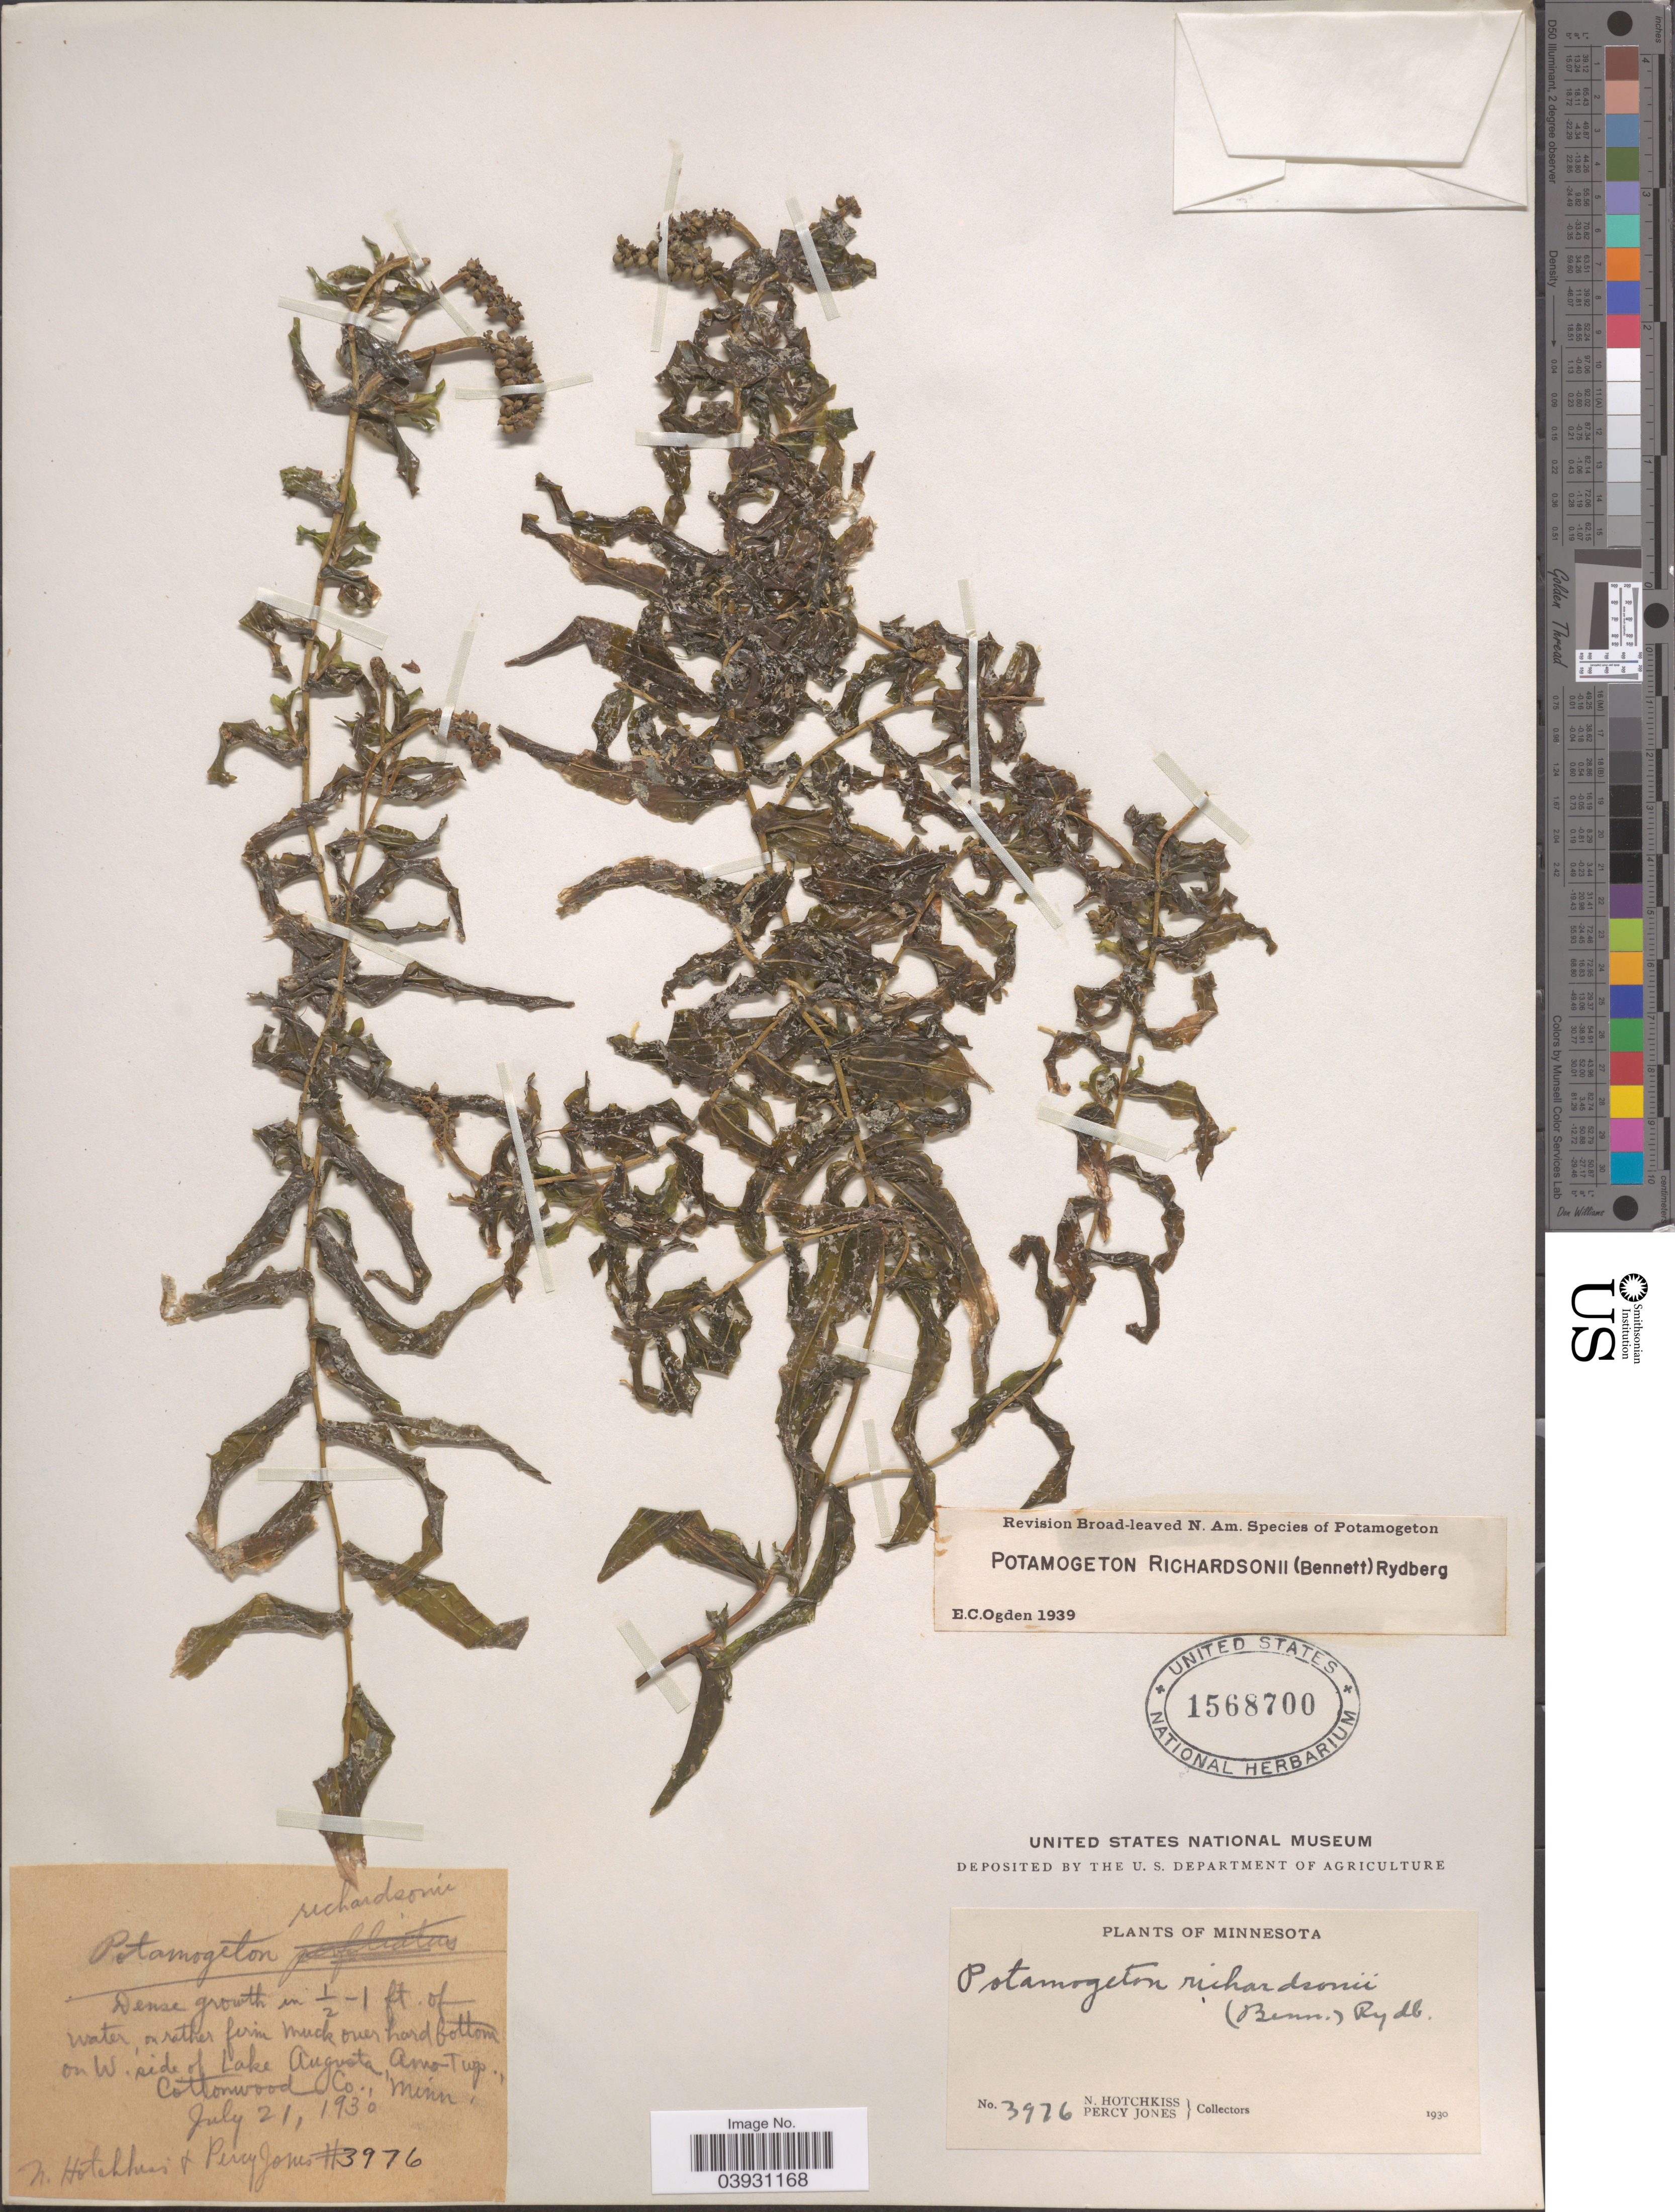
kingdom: Plantae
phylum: Tracheophyta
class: Liliopsida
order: Alismatales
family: Potamogetonaceae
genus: Potamogeton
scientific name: Potamogeton richardsonii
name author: (A.W. Benn.) Rydb.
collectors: N. Hotchkiss & P. Jones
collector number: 3976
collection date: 1930-07-21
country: United States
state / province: Minnesota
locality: Over hard bottom on W. side of Lake Augusta, Amo Twp., Cottonwood Co.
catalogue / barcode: US 1568700